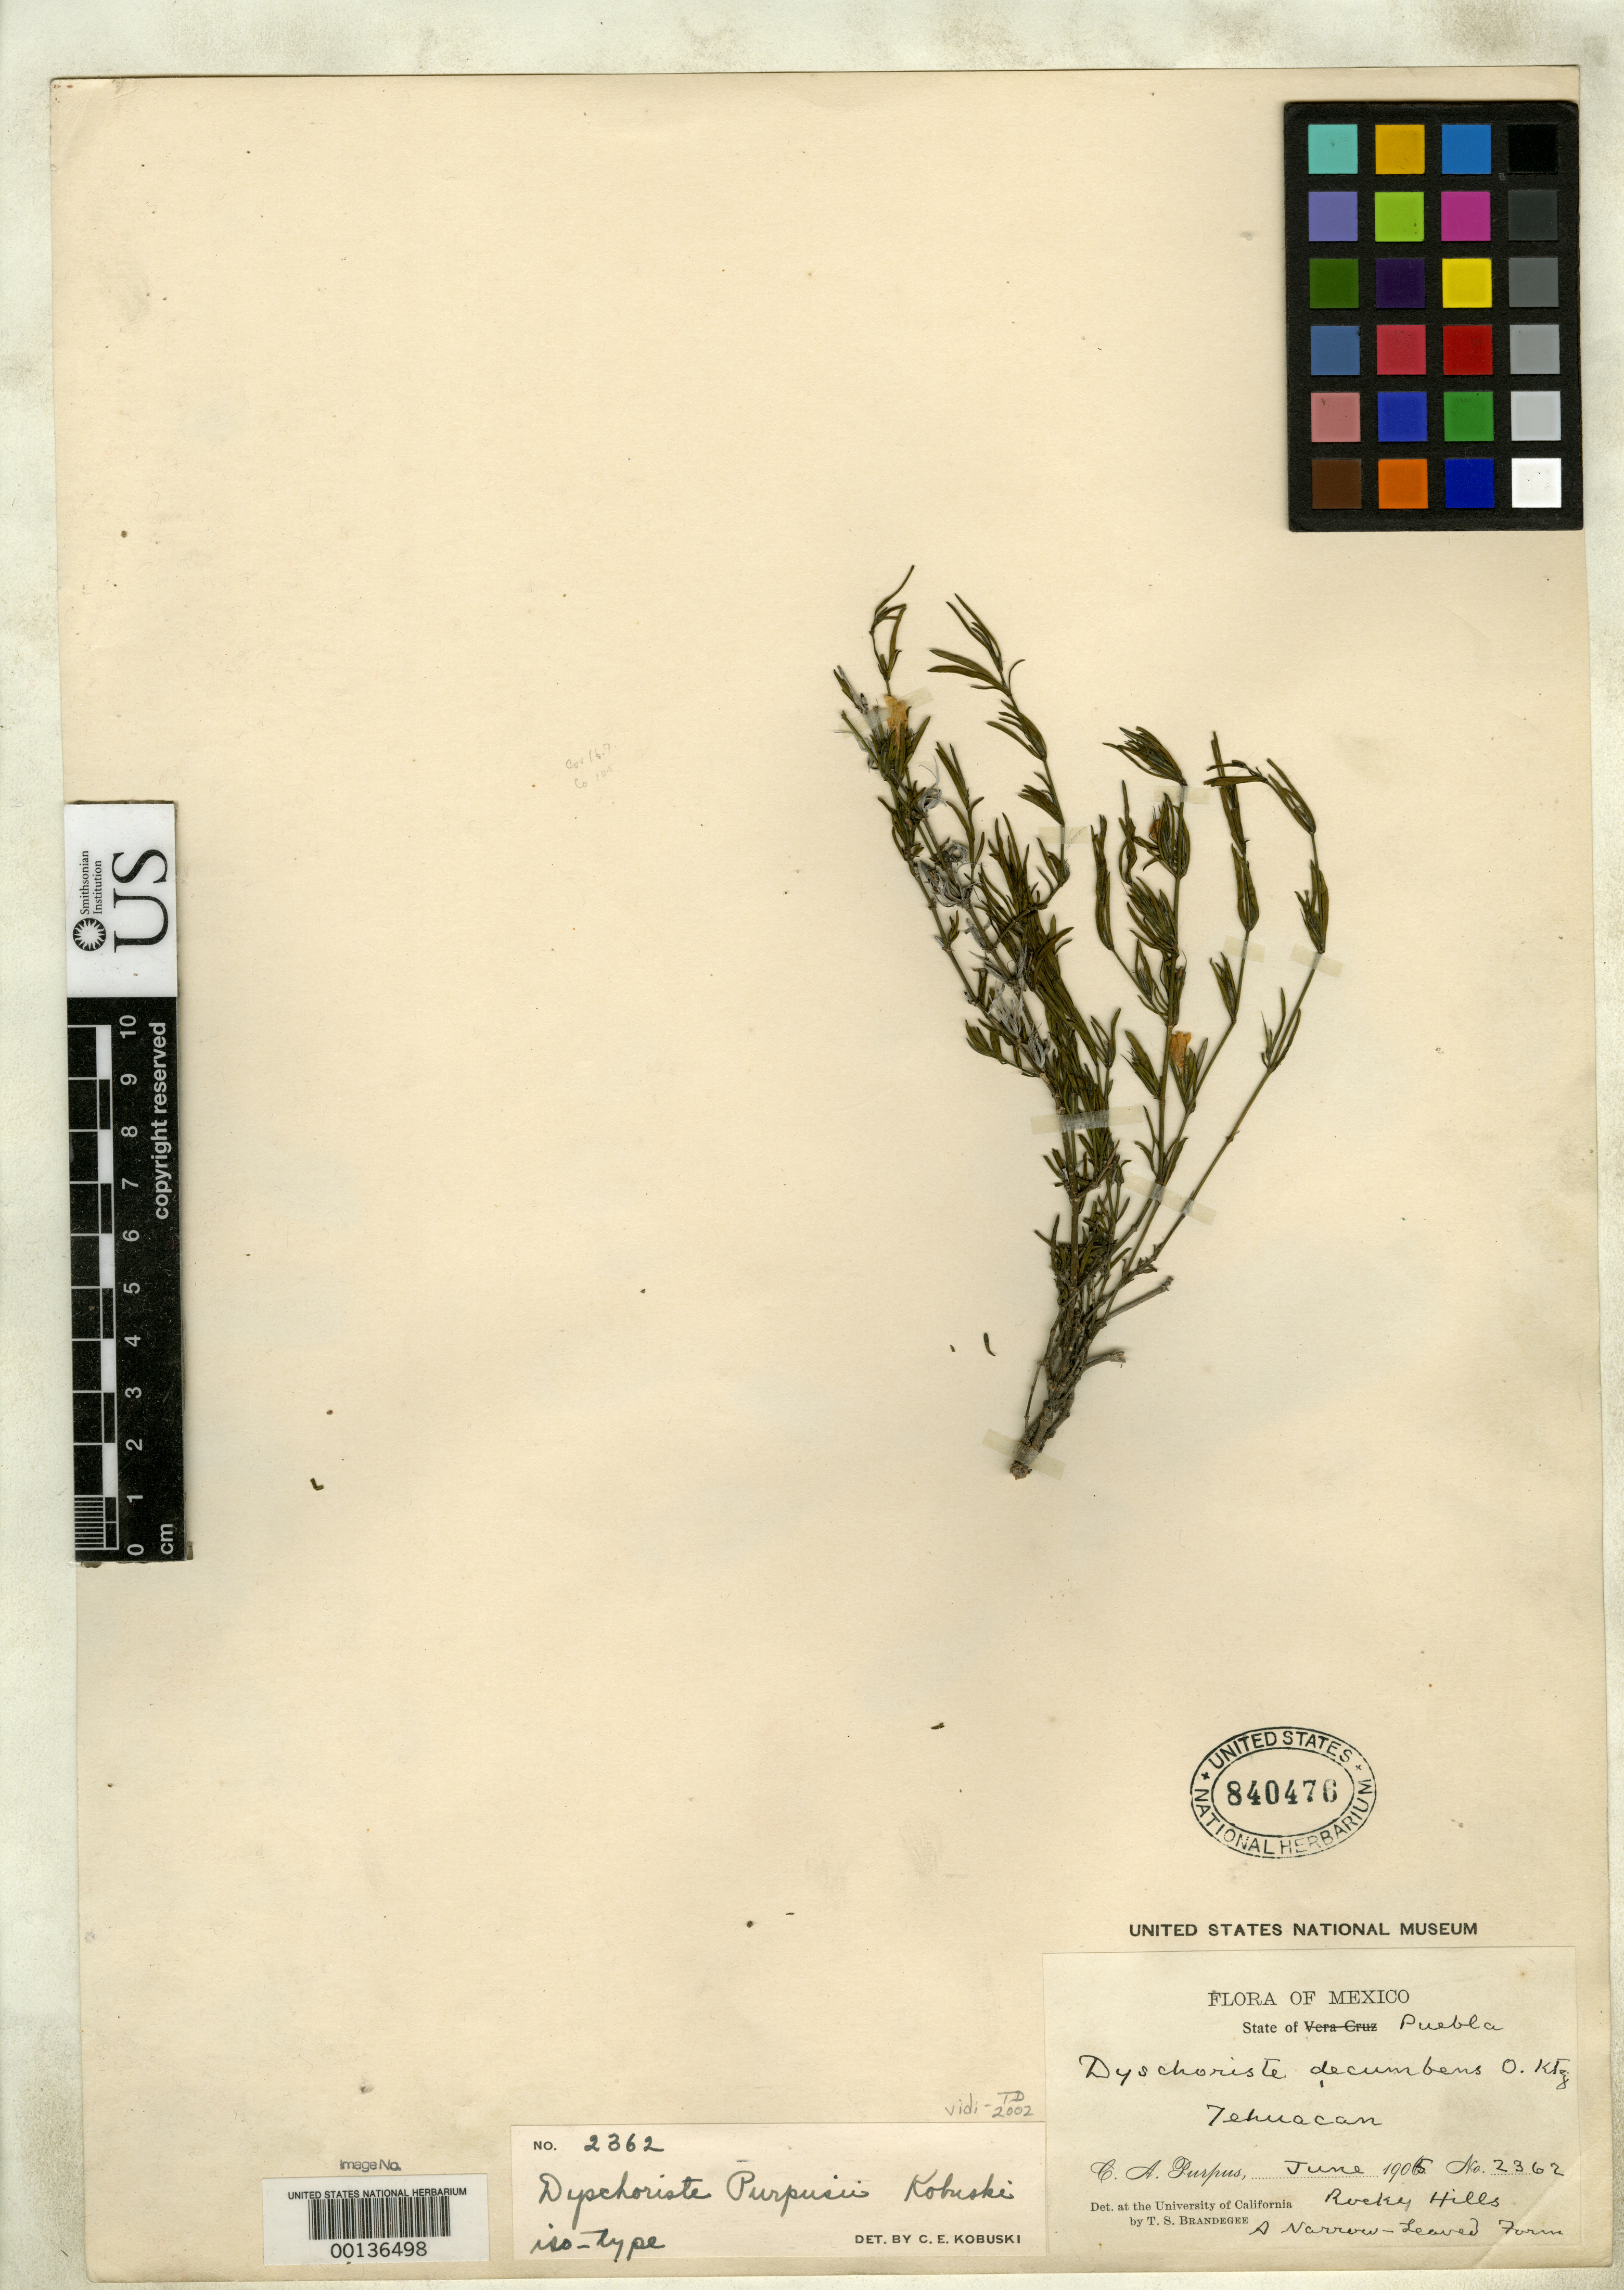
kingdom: Plantae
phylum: Tracheophyta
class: Magnoliopsida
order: Lamiales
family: Acanthaceae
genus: Dyschoriste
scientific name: Dyschoriste purpusii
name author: Kobuski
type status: Isotype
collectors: C. A. Purpus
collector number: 2362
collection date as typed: Jun 1905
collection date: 1905-06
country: Mexico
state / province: Puebla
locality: Tehuacan.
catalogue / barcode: US 840476